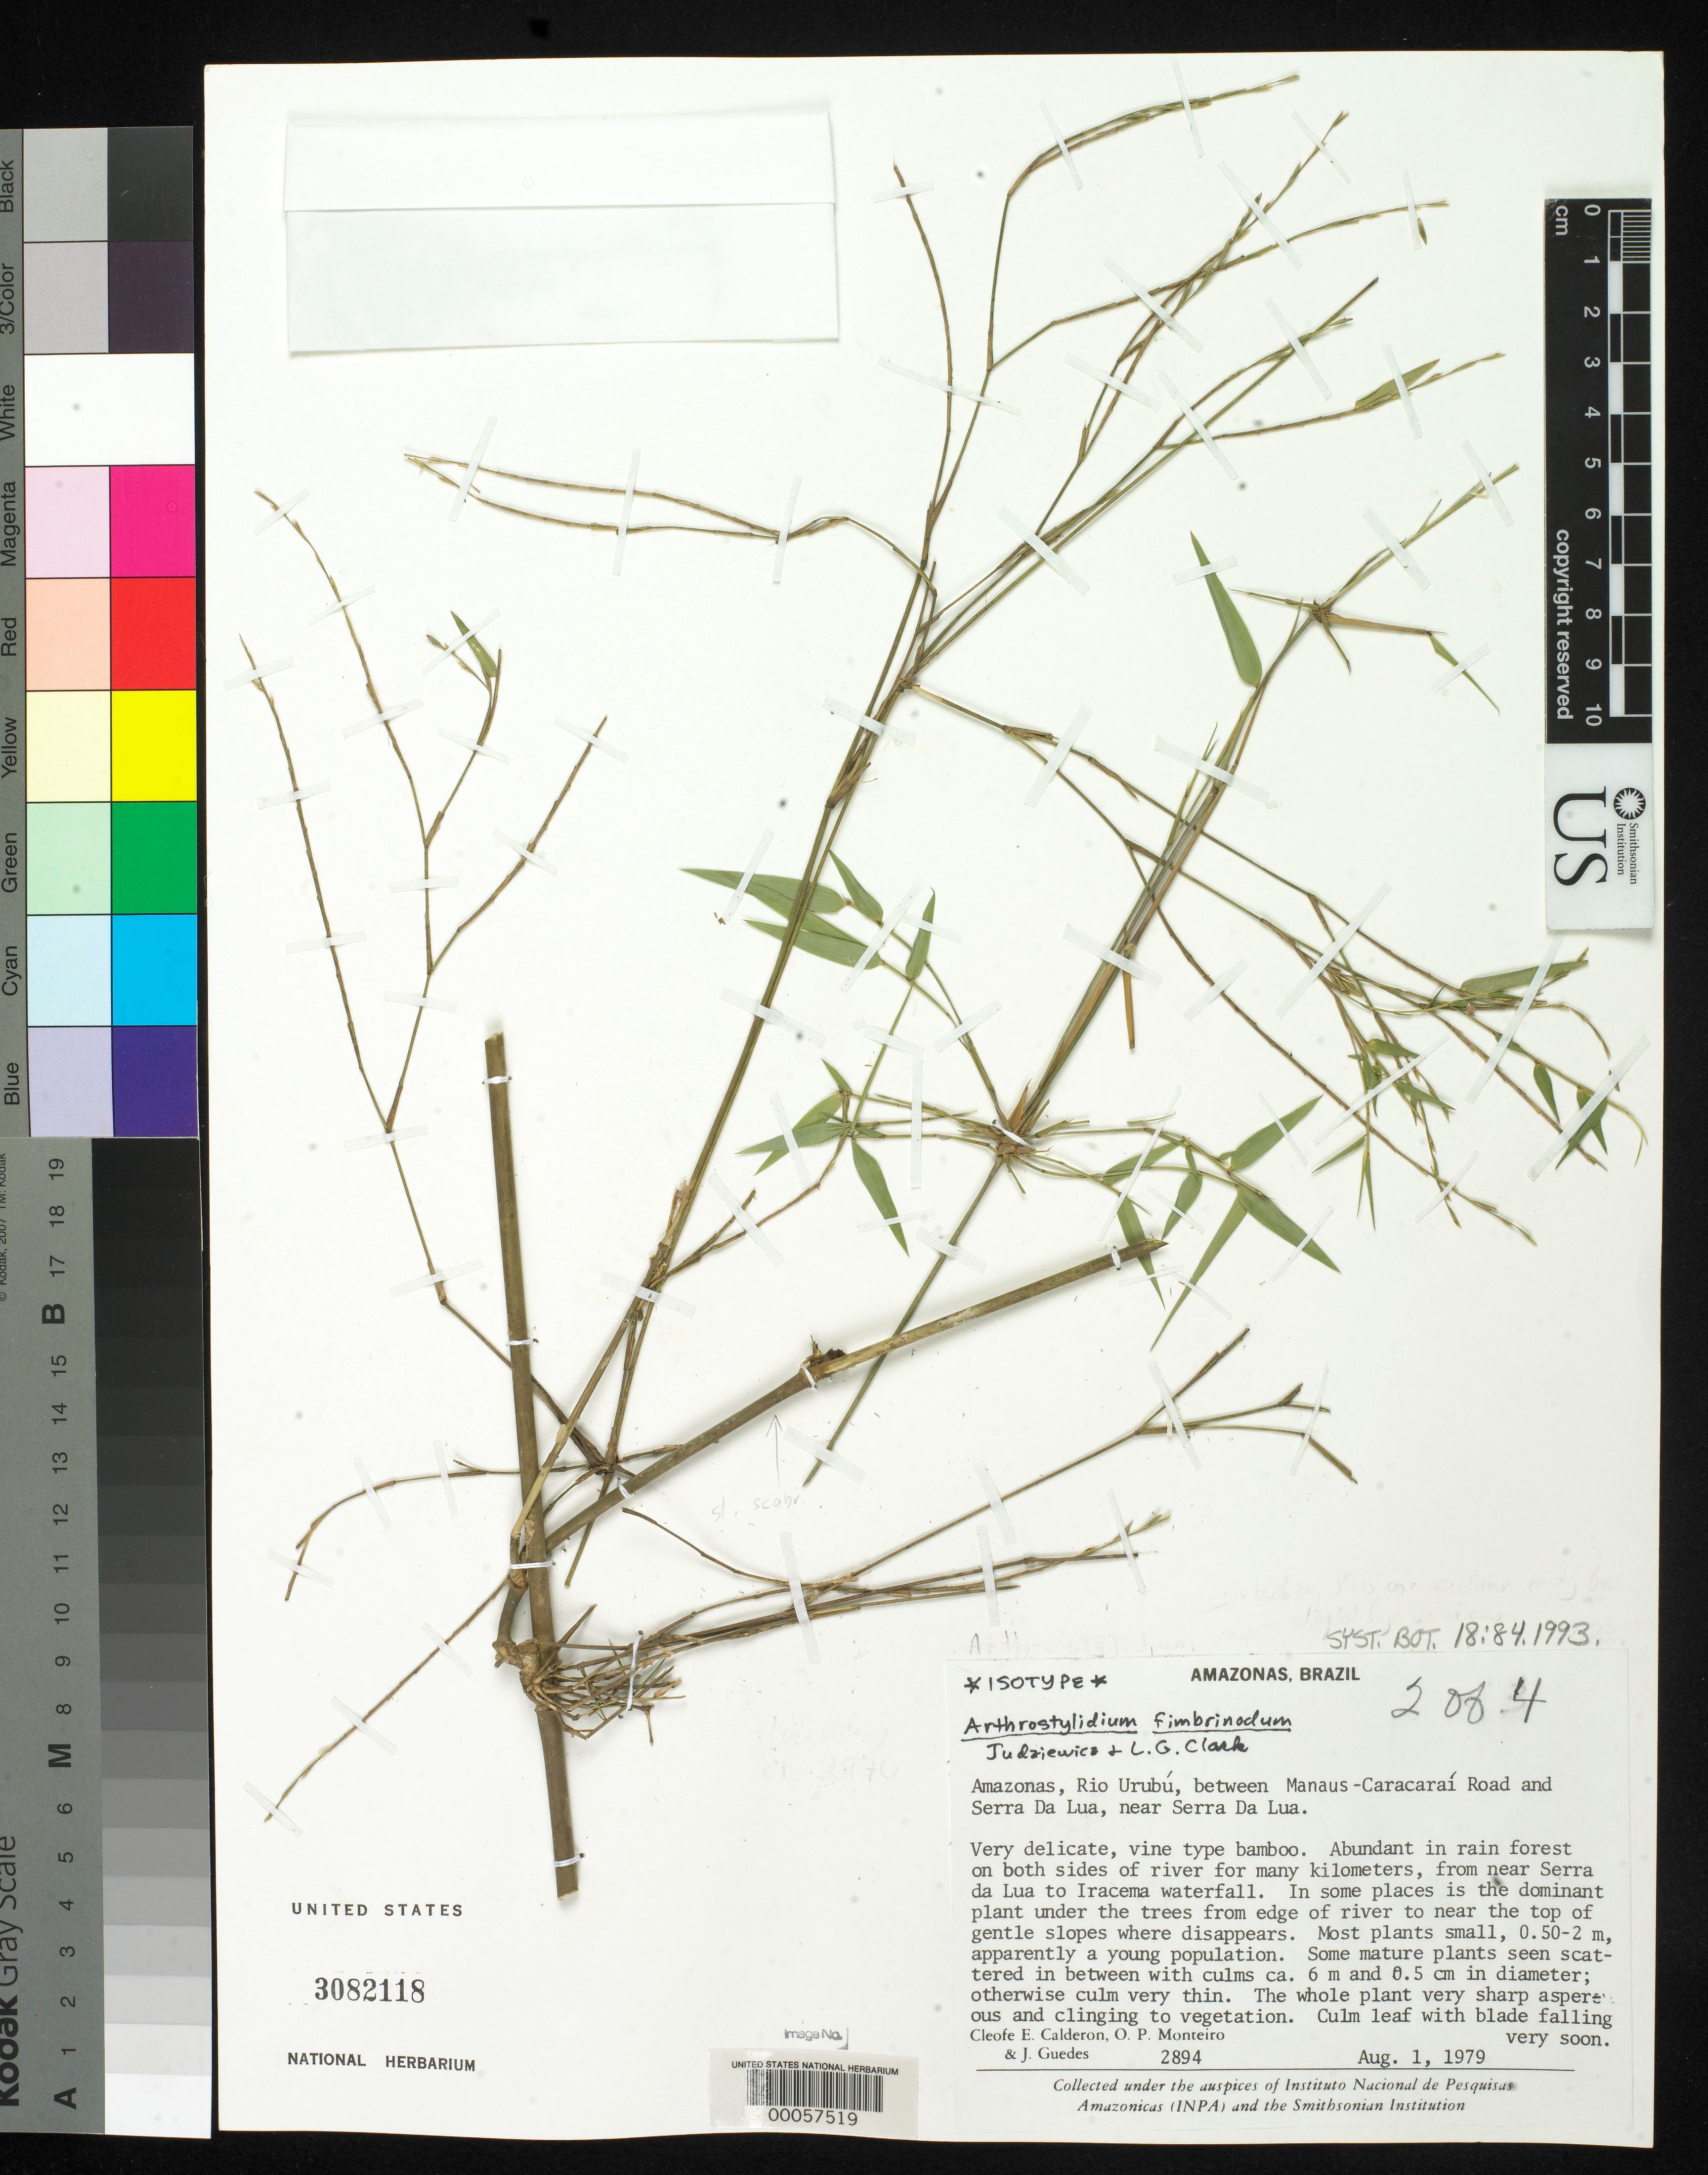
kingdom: Plantae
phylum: Tracheophyta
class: Liliopsida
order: Poales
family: Poaceae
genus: Arthrostylidium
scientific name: Arthrostylidium fimbrinodum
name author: Judz. & L.G. Clark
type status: Isotype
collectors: C. E. Calderón, J. Guedes & O. P. Monteiro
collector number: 2894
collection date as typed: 01 Aug 1979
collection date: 1979-08-01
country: Brazil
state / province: Amazonas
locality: Rio Urubu, between Manaus-Caracarai road and Serra da Lua, near Serra da Lua.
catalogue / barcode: US 3082118